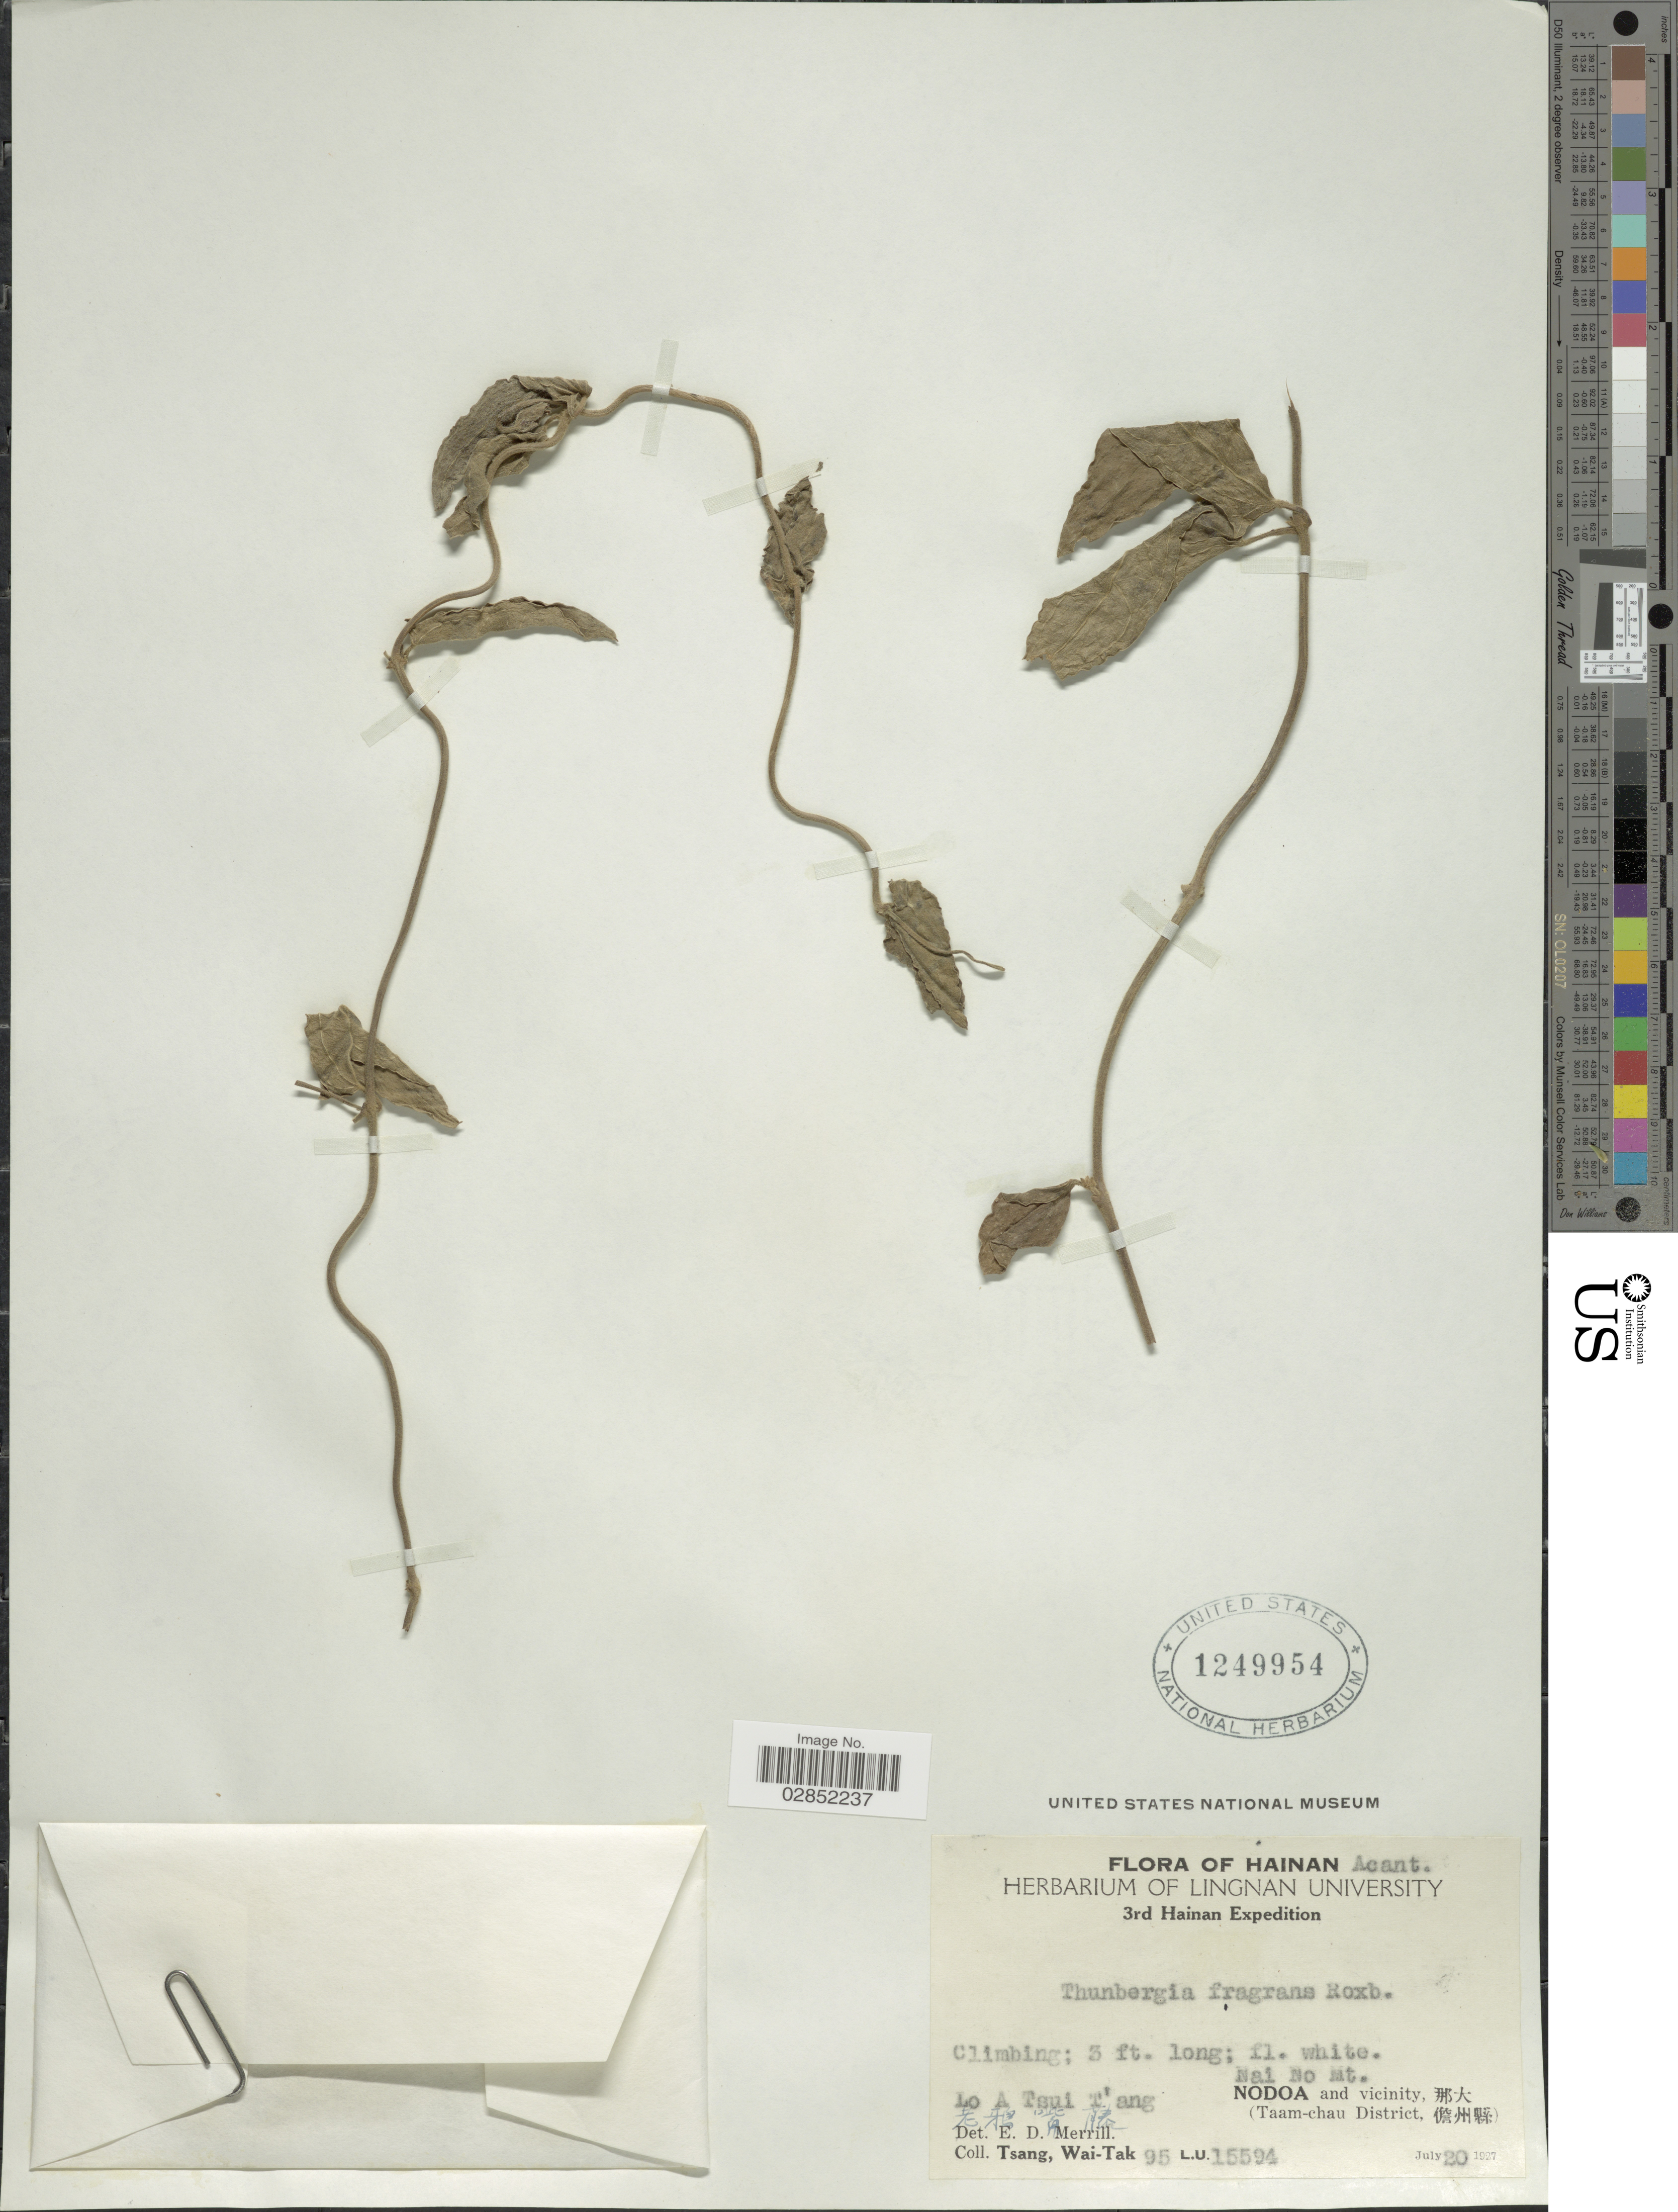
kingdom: Plantae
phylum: Tracheophyta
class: Magnoliopsida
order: Lamiales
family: Acanthaceae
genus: Thunbergia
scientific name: Thunbergia fragrans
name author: Roxb.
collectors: W. T. Tsang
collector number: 95L.U.15594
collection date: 1927-07-20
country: China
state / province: Hainan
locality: LA sui T'ang. Nai No Mt. Nodoa and vicinity, (Taam-chau District.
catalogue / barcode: US 1249954